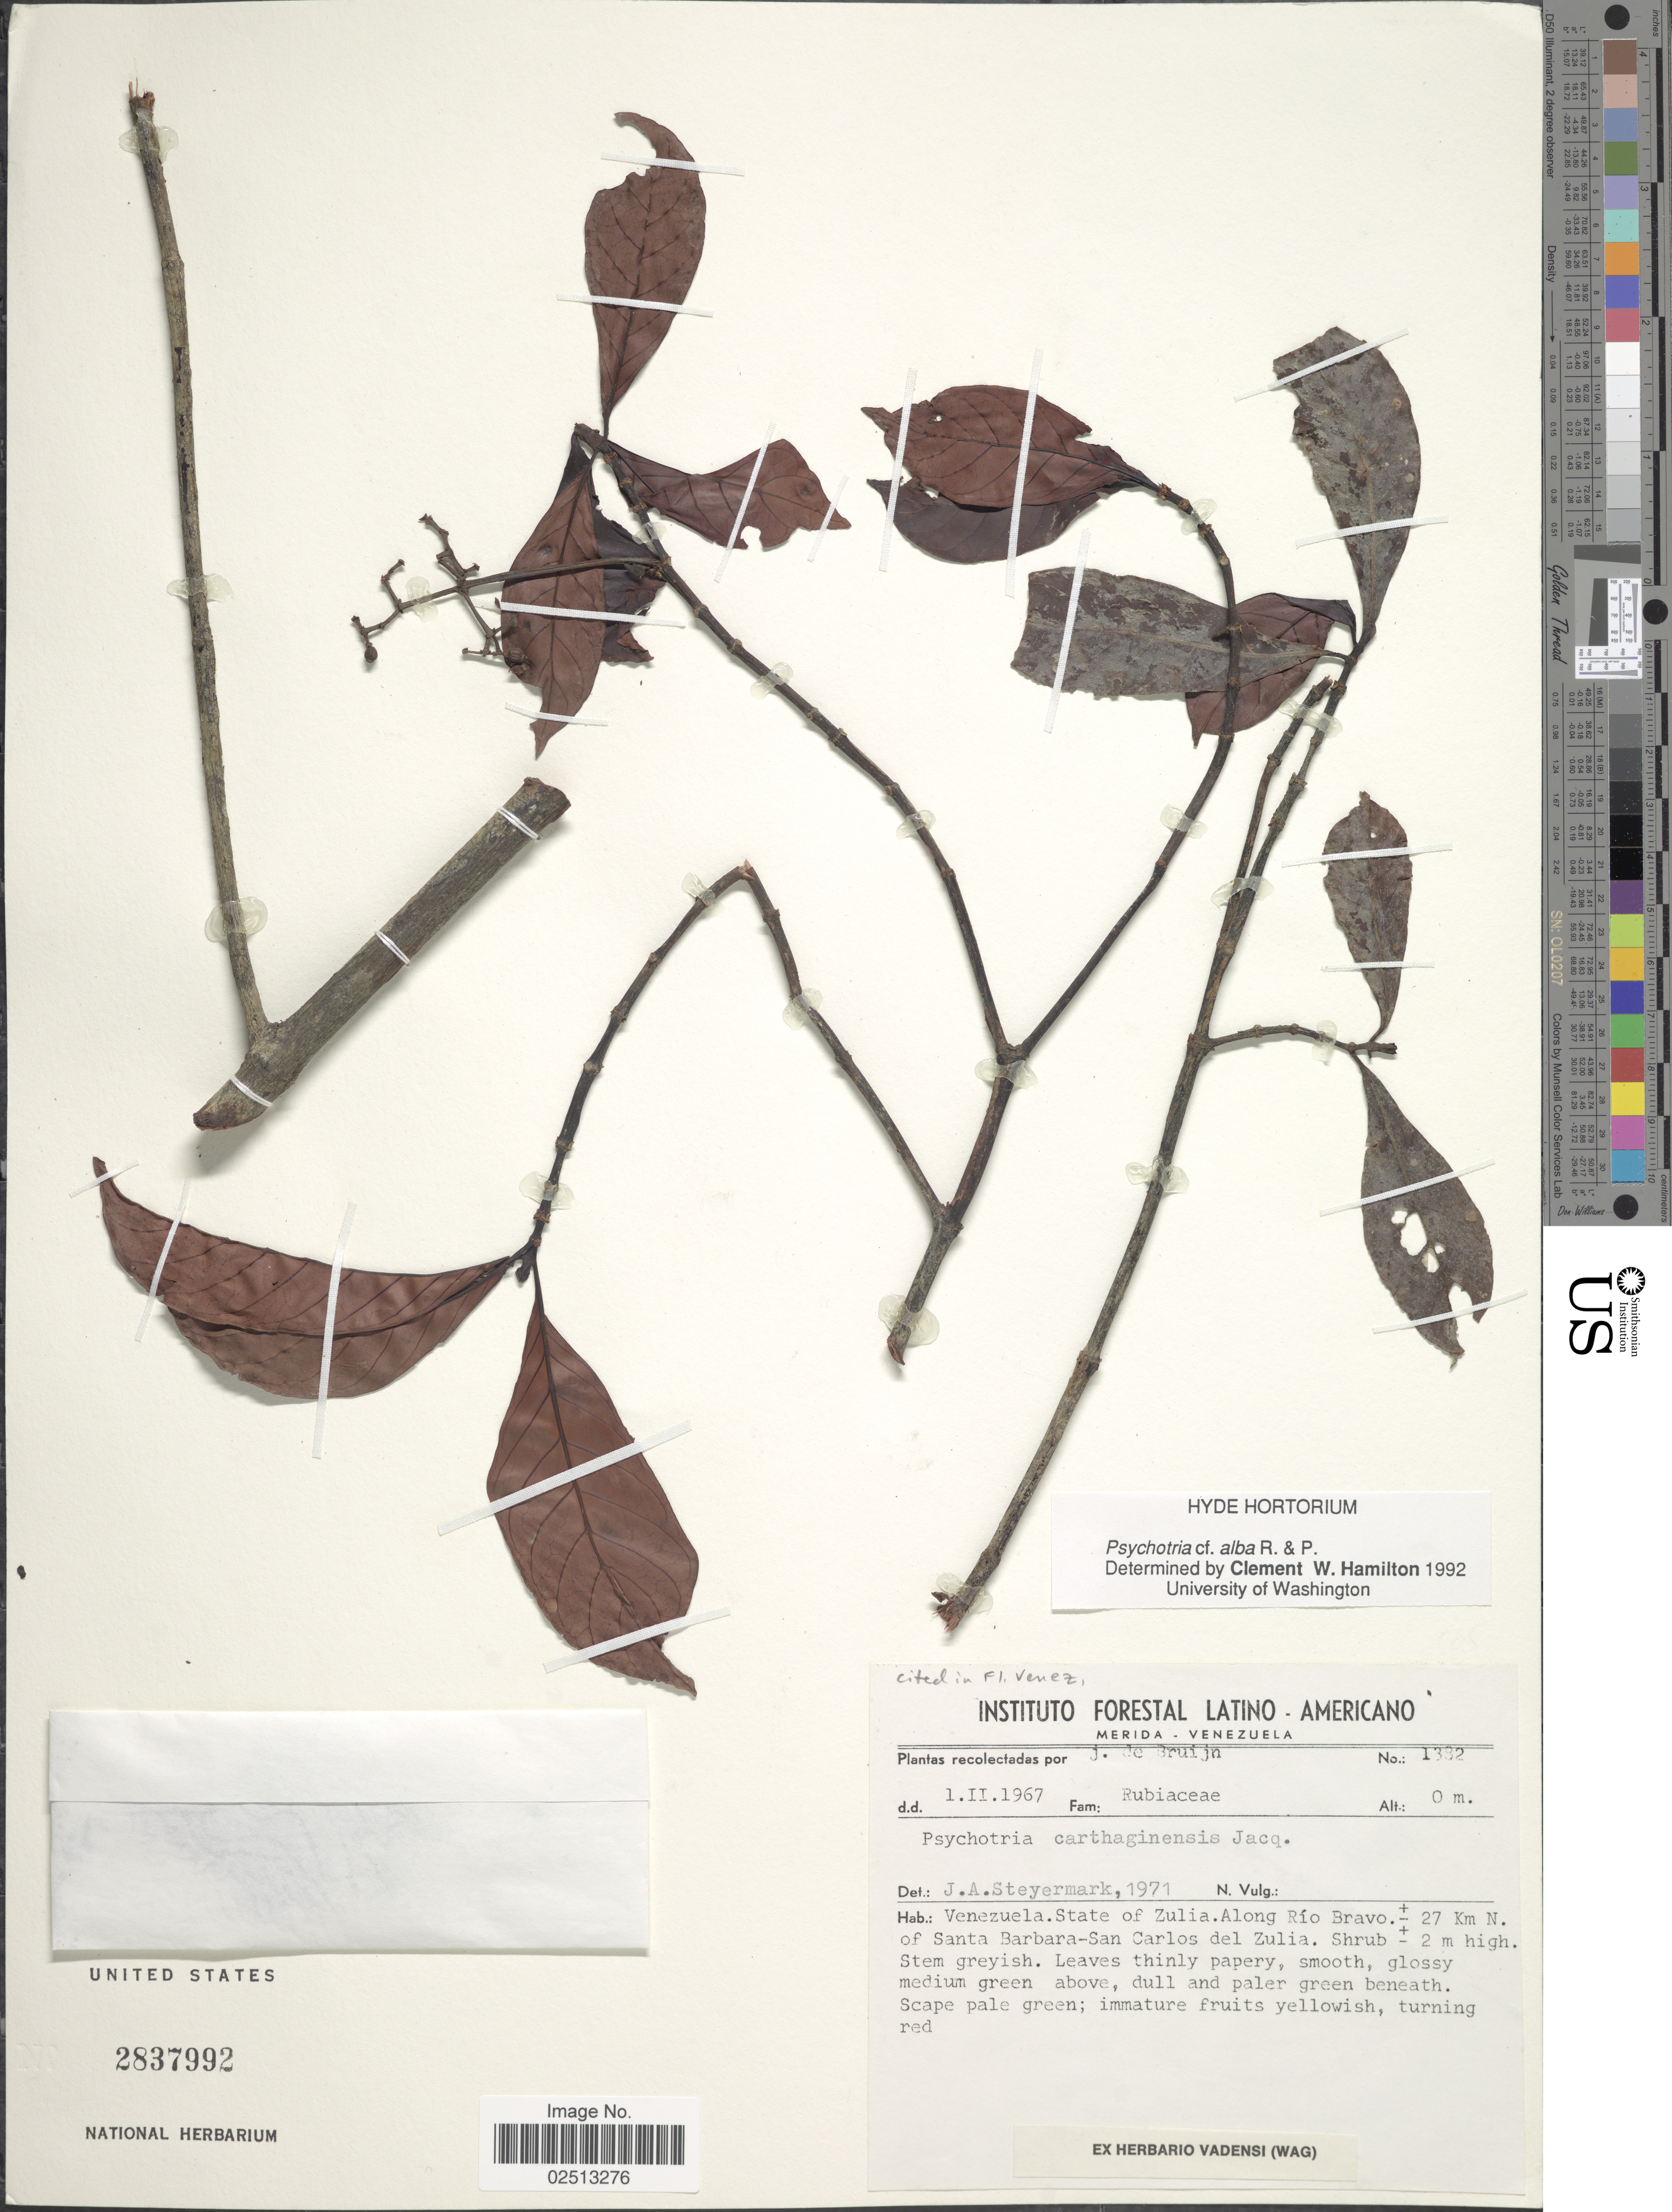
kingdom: Plantae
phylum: Tracheophyta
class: Magnoliopsida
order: Gentianales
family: Rubiaceae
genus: Psychotria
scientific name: Psychotria alba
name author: Ruiz & Pav.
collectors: J. Bruijn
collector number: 1382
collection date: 1967-02-01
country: Venezuela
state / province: Zulia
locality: Along Rio Bravo. ± 27 Km N. of Santa Barbara-San Carlos del Zulia.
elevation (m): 0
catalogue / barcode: US 2837992